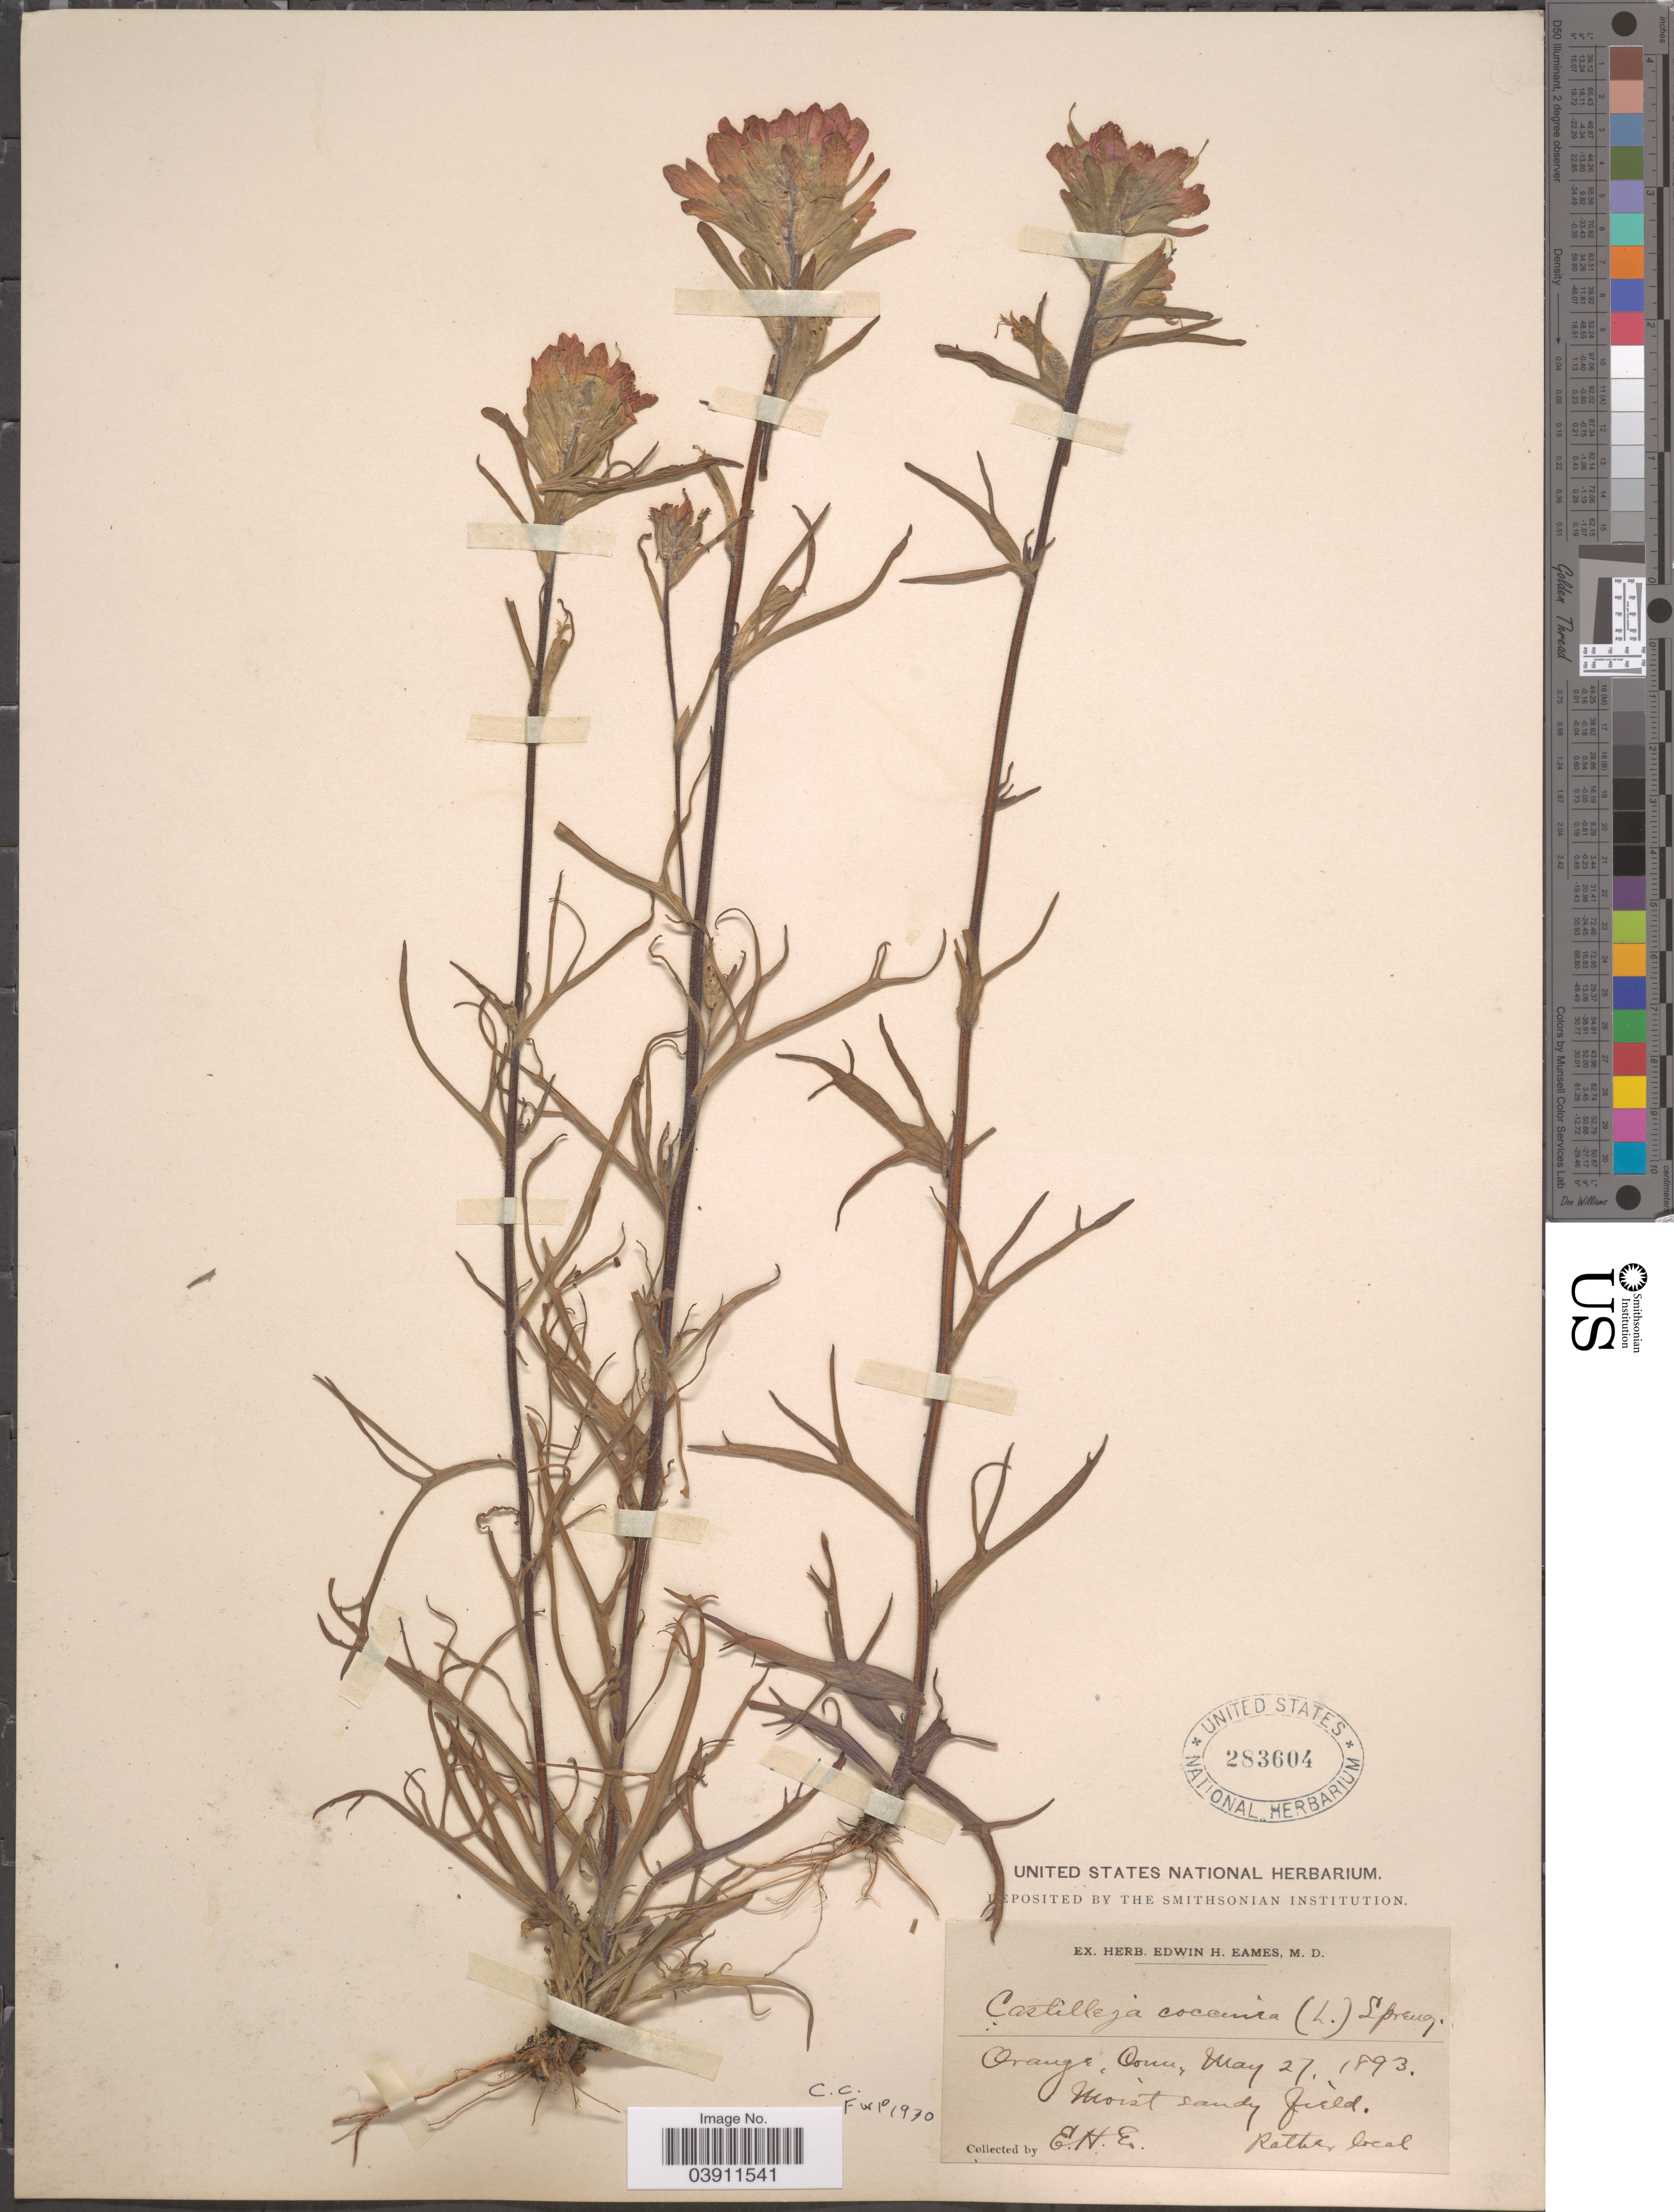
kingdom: Plantae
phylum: Tracheophyta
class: Magnoliopsida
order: Lamiales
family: Orobanchaceae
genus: Castilleja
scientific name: Castilleja coccinea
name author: (L.) Spreng.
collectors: E. H. Eames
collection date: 1893-05-27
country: United States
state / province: Connecticut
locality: Orange.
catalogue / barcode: US 283604